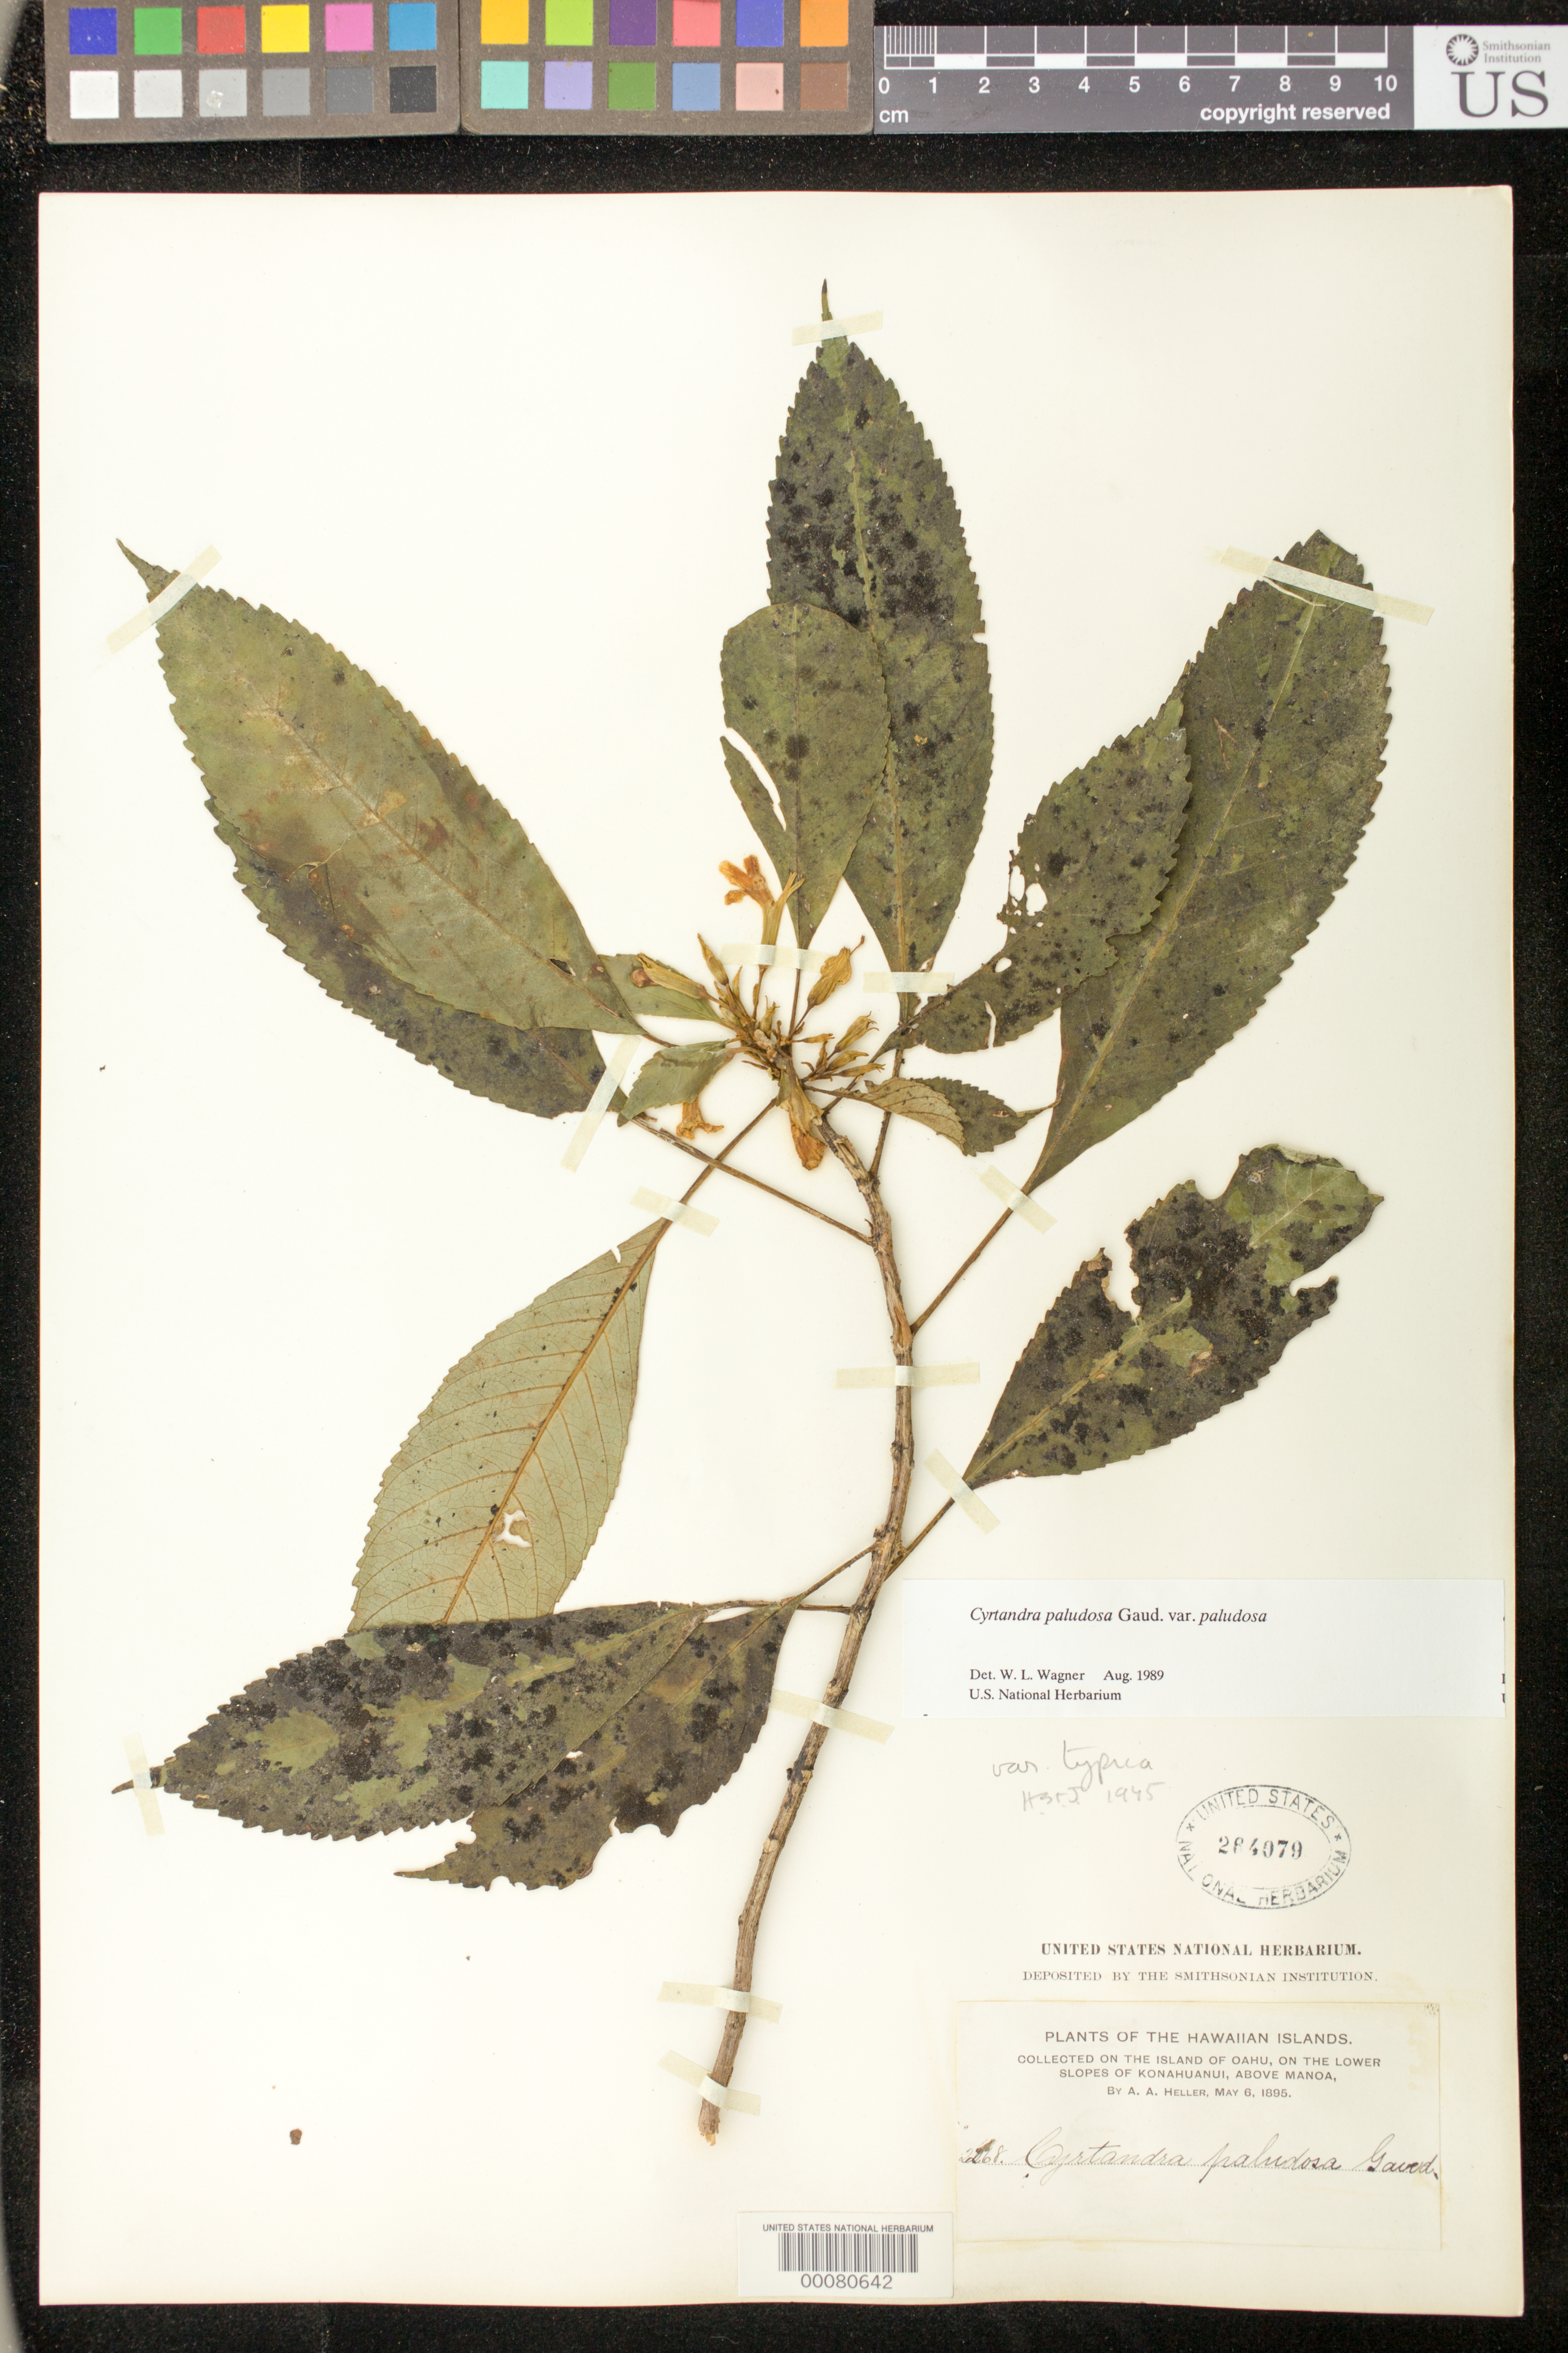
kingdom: Plantae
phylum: Tracheophyta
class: Magnoliopsida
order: Lamiales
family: Gesneriaceae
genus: Cyrtandra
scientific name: Cyrtandra paludosa var. paludosa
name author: Gaudich.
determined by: Wagner, W. L., (BOT), Smithsonian Institution - National Museum of Natural History (UNITED STATES)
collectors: A. A. Heller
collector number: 2268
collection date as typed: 06 May 1895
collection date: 1895-05-06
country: United States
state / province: Hawaii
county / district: Honolulu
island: Oahu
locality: On the lower slopes of Konahuanui, above Manoa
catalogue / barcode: US 264079